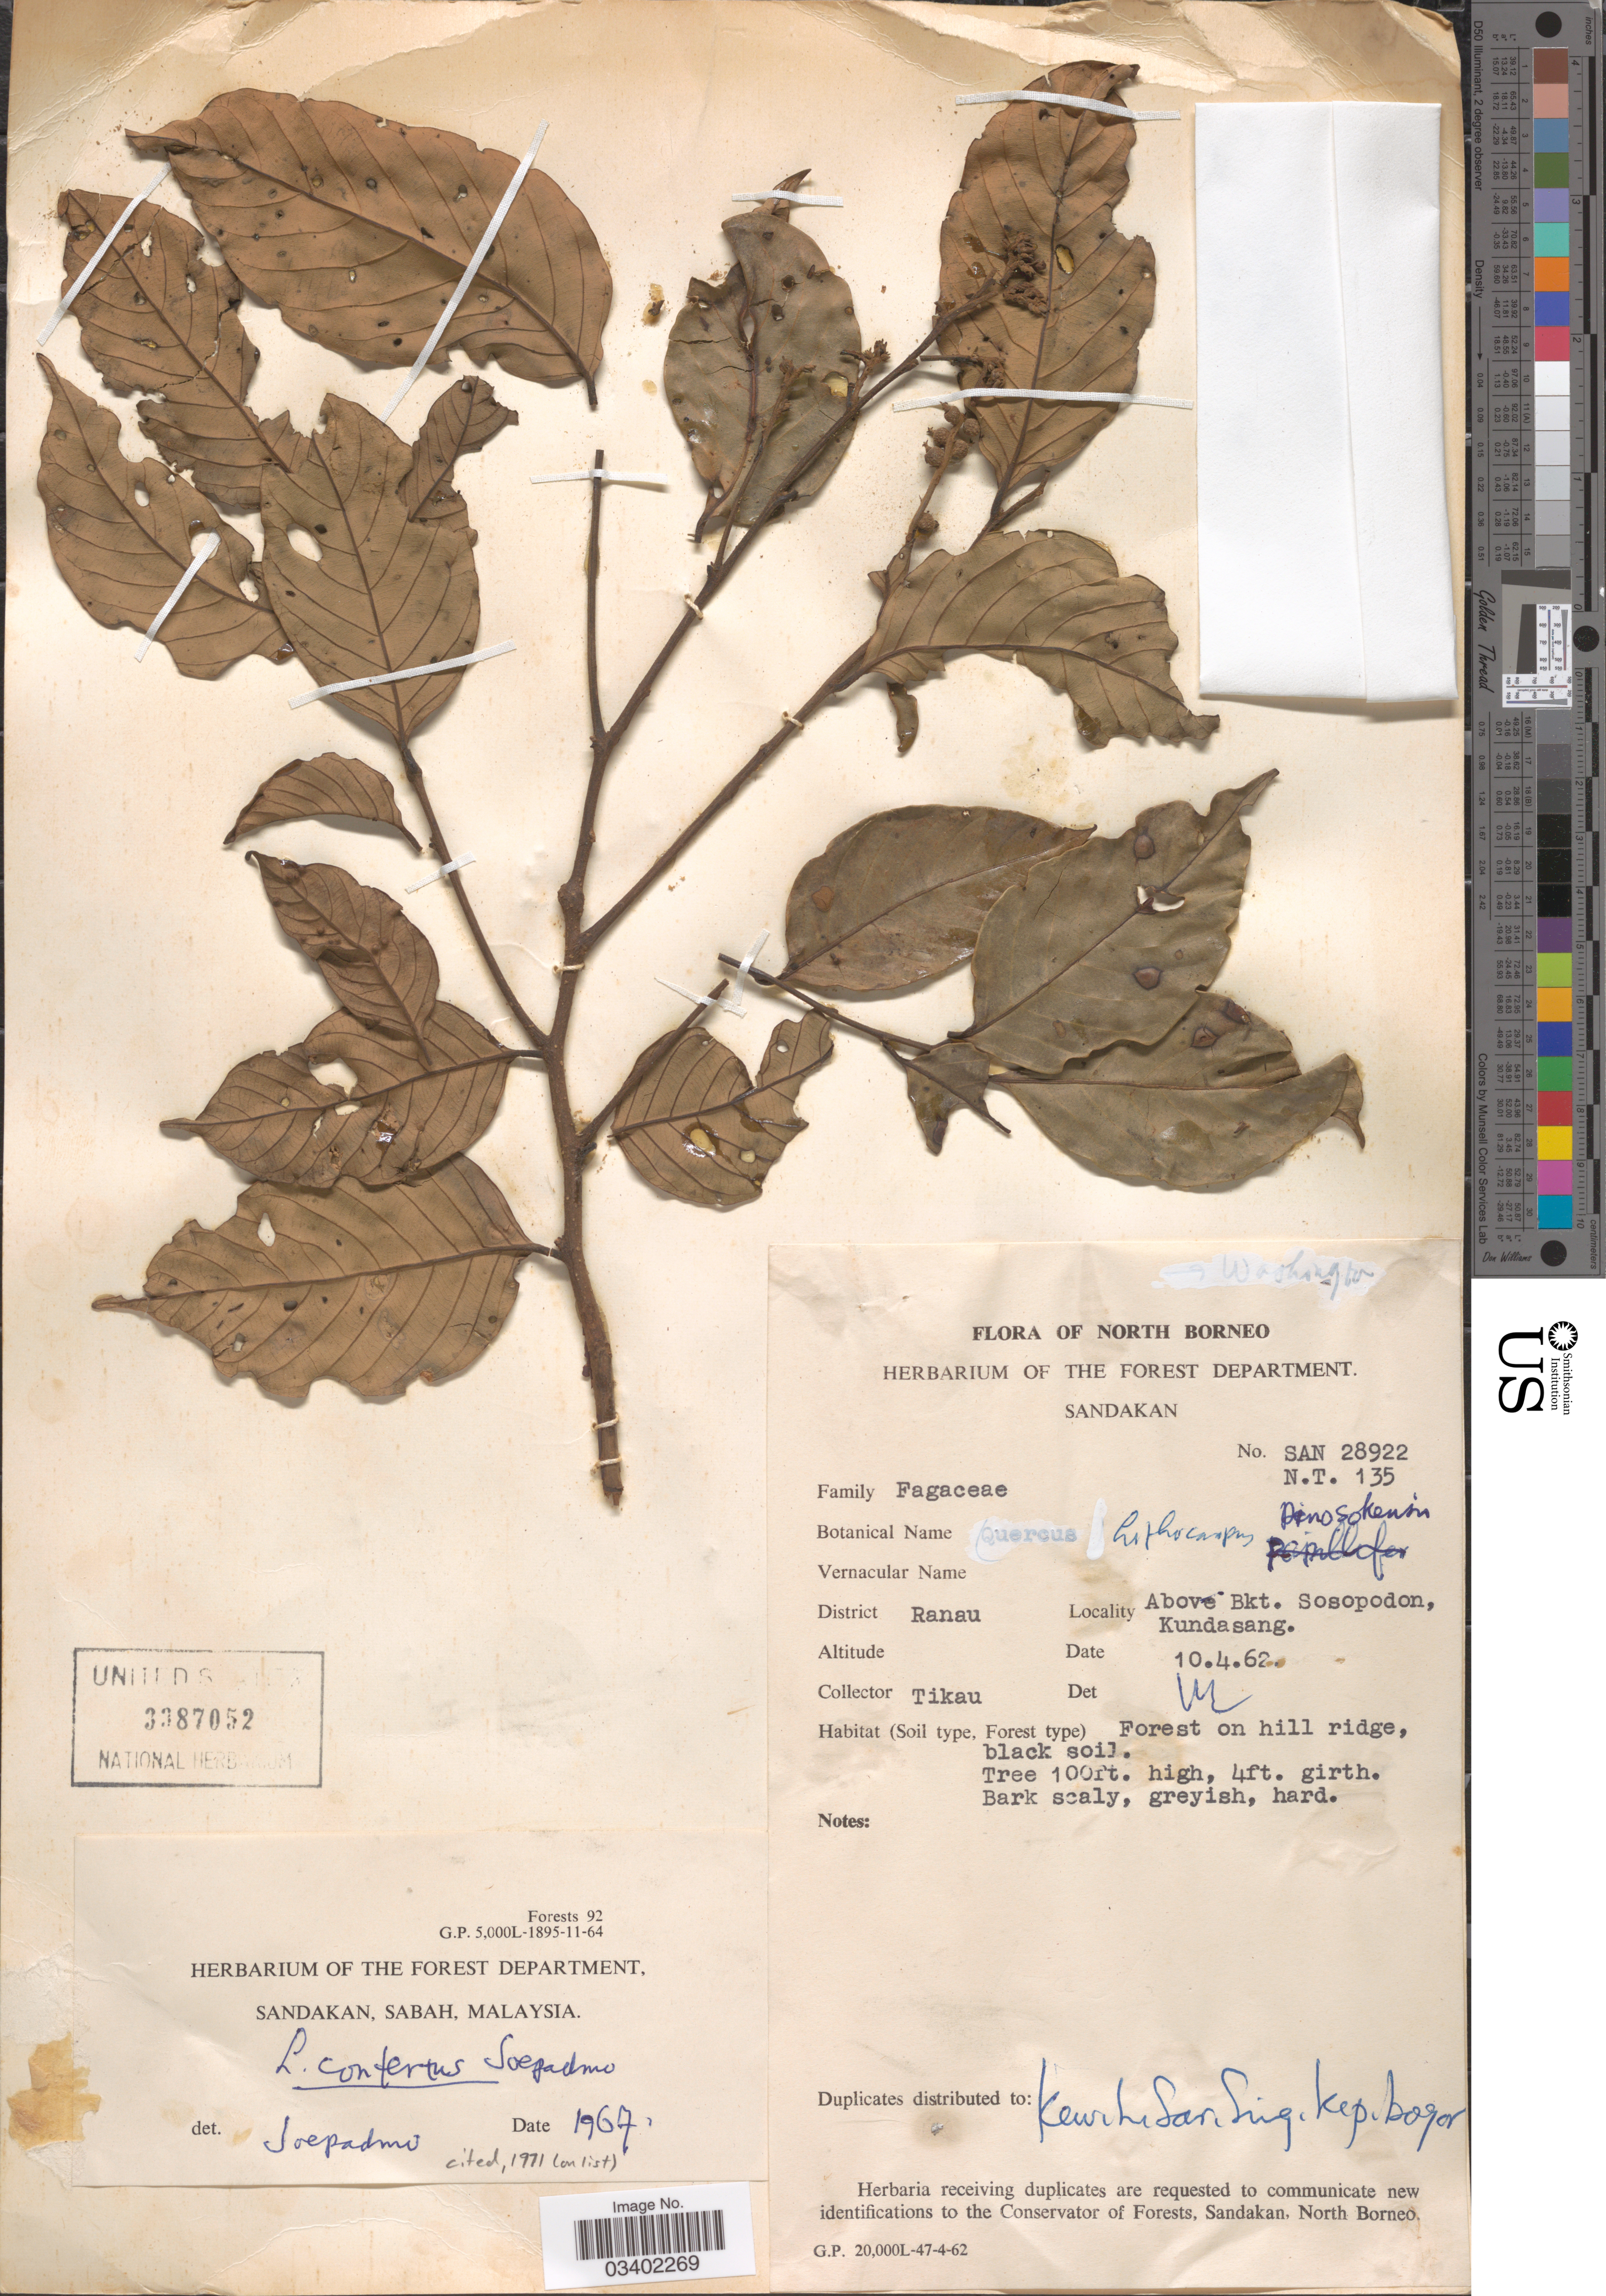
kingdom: Plantae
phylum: Tracheophyta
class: Magnoliopsida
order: Fagales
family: Fagaceae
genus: Lithocarpus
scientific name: Lithocarpus confertus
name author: Soepadmo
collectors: -. Tikau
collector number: SAN 28922/N.T. 135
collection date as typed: Transcribed d/m/y: 10/4/62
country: Malaysia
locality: North Borneo. District Ranau. Above Bkt. Sosopodon, Kundasang.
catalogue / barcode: US 3387052